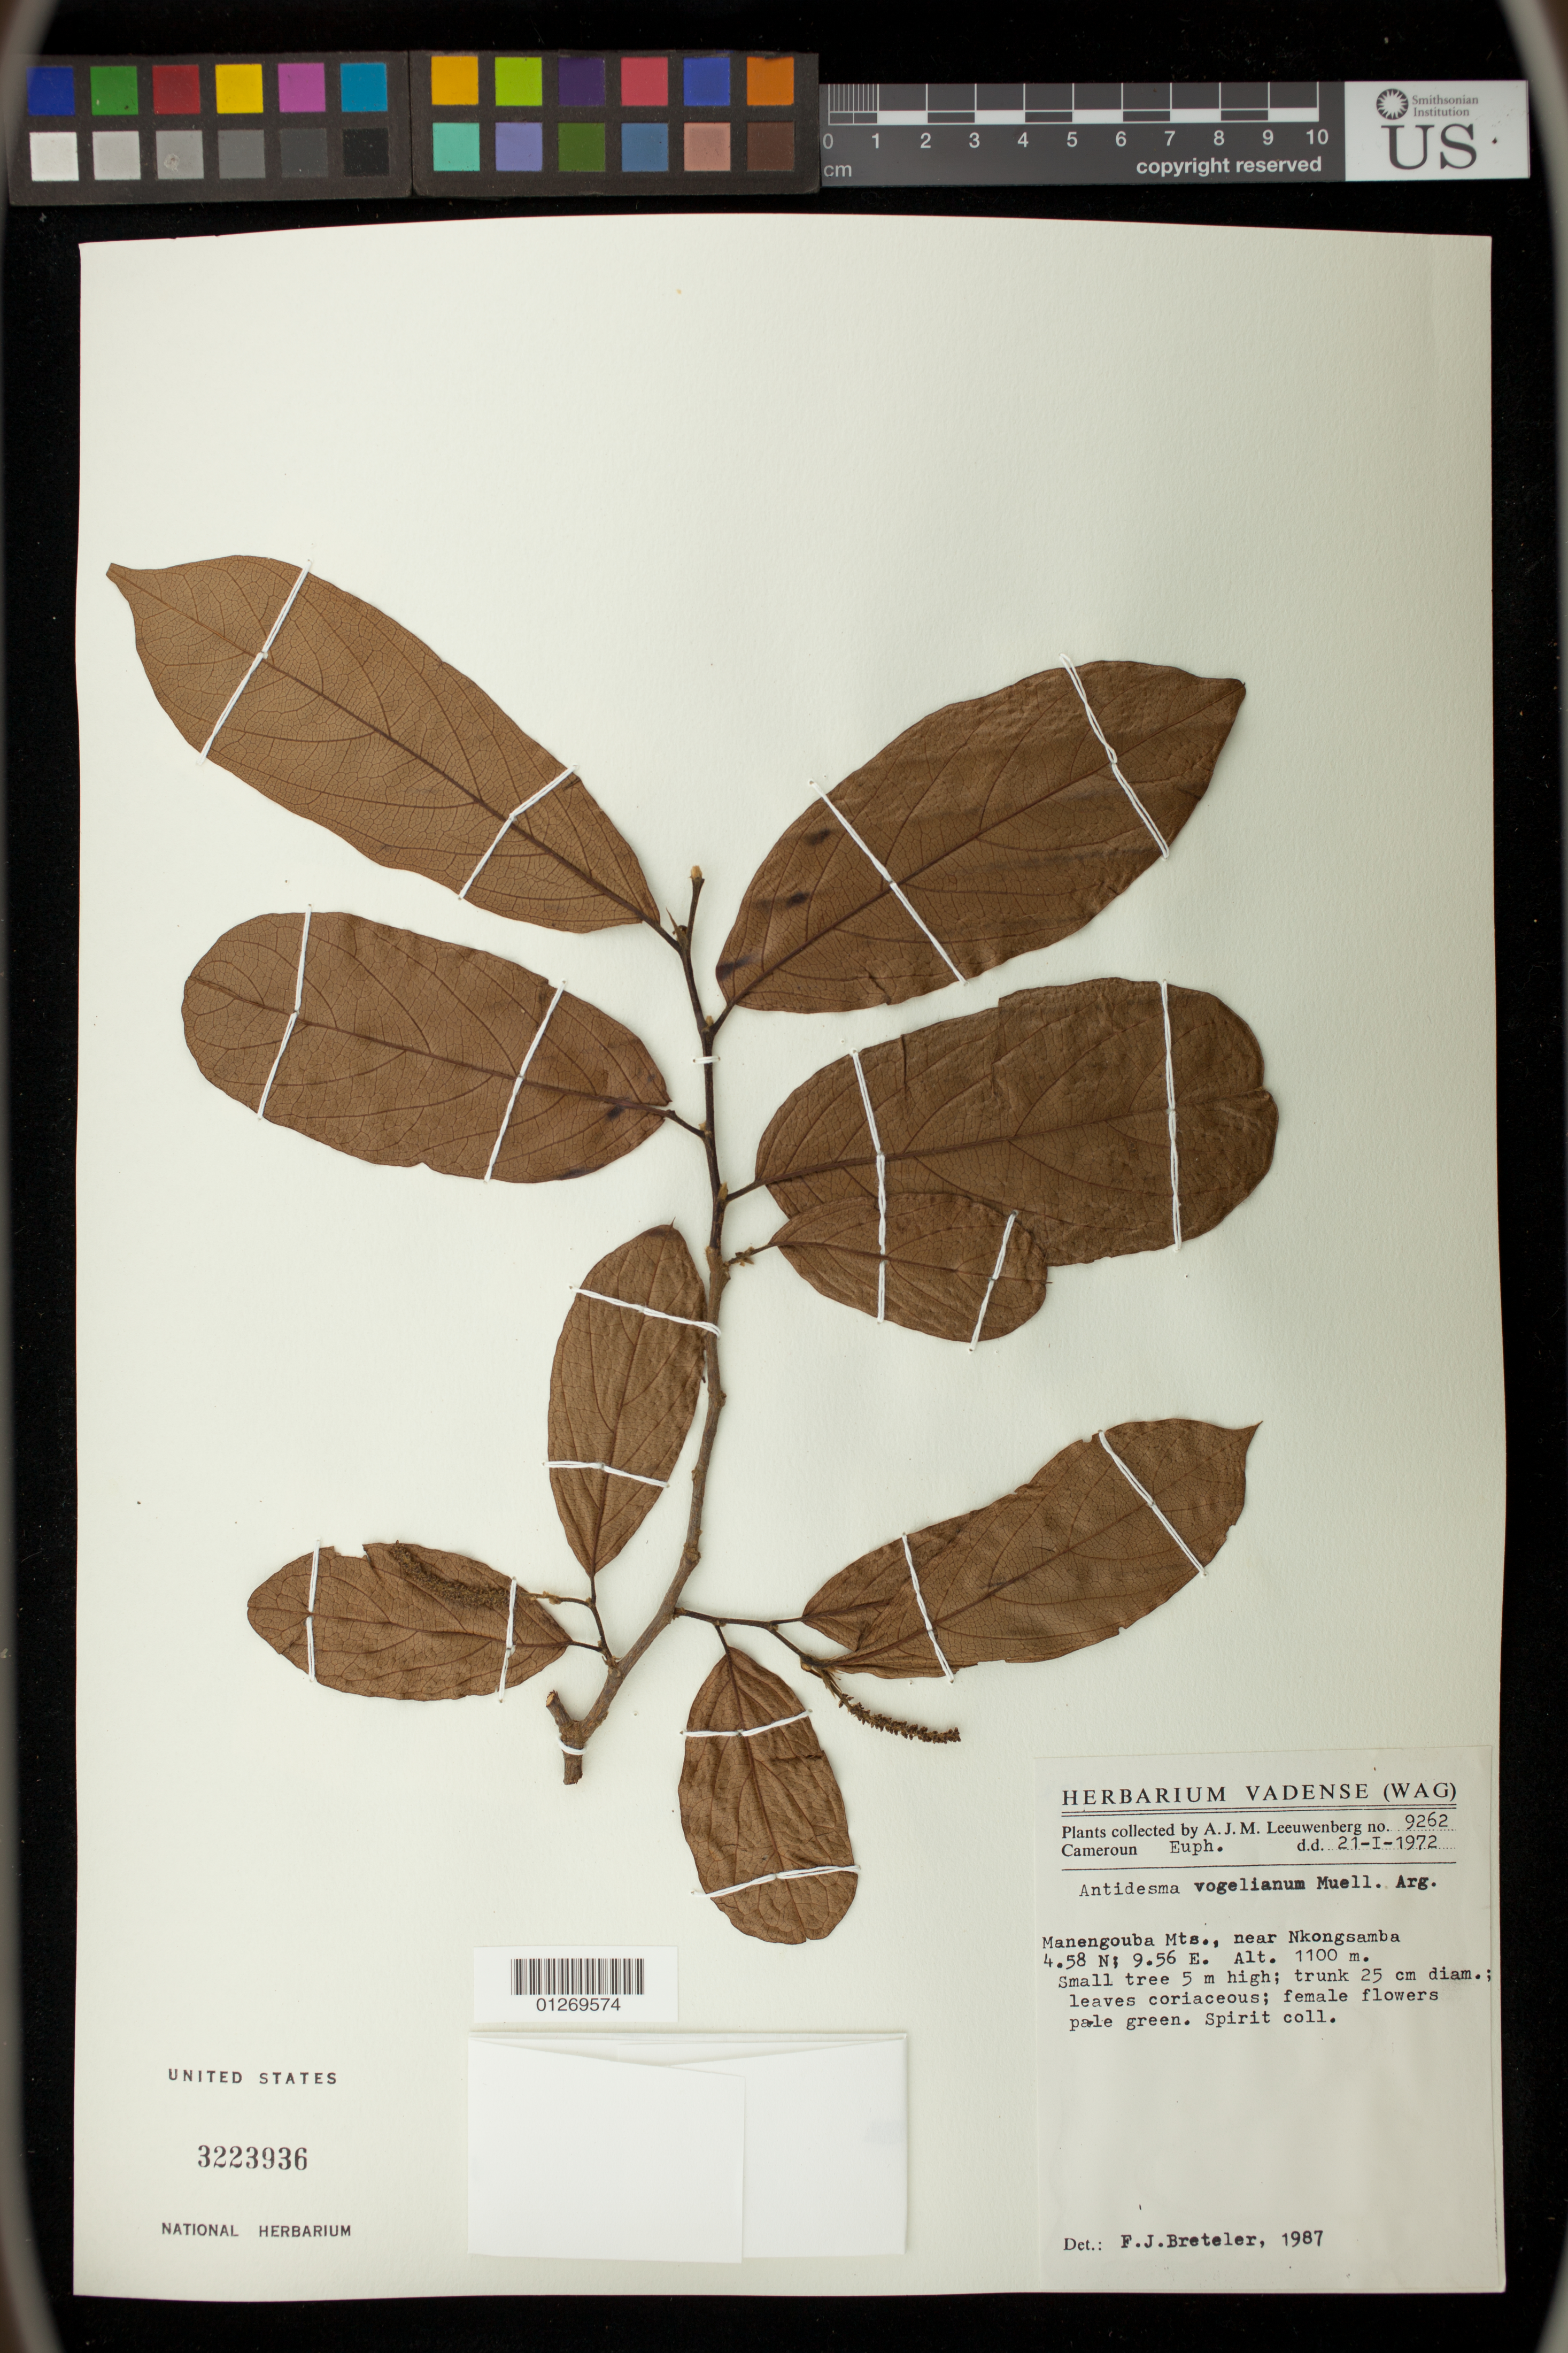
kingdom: Plantae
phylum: Tracheophyta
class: Magnoliopsida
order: Malpighiales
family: Phyllanthaceae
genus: Antidesma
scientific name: Antidesma vogelianum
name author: Müll. Arg.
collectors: A. J. M. Leeuwenberg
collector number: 9262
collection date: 1972-01-21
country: Cameroon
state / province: Littoral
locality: Manengouba Mts. near Nkongsamba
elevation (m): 1100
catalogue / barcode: US 3223936